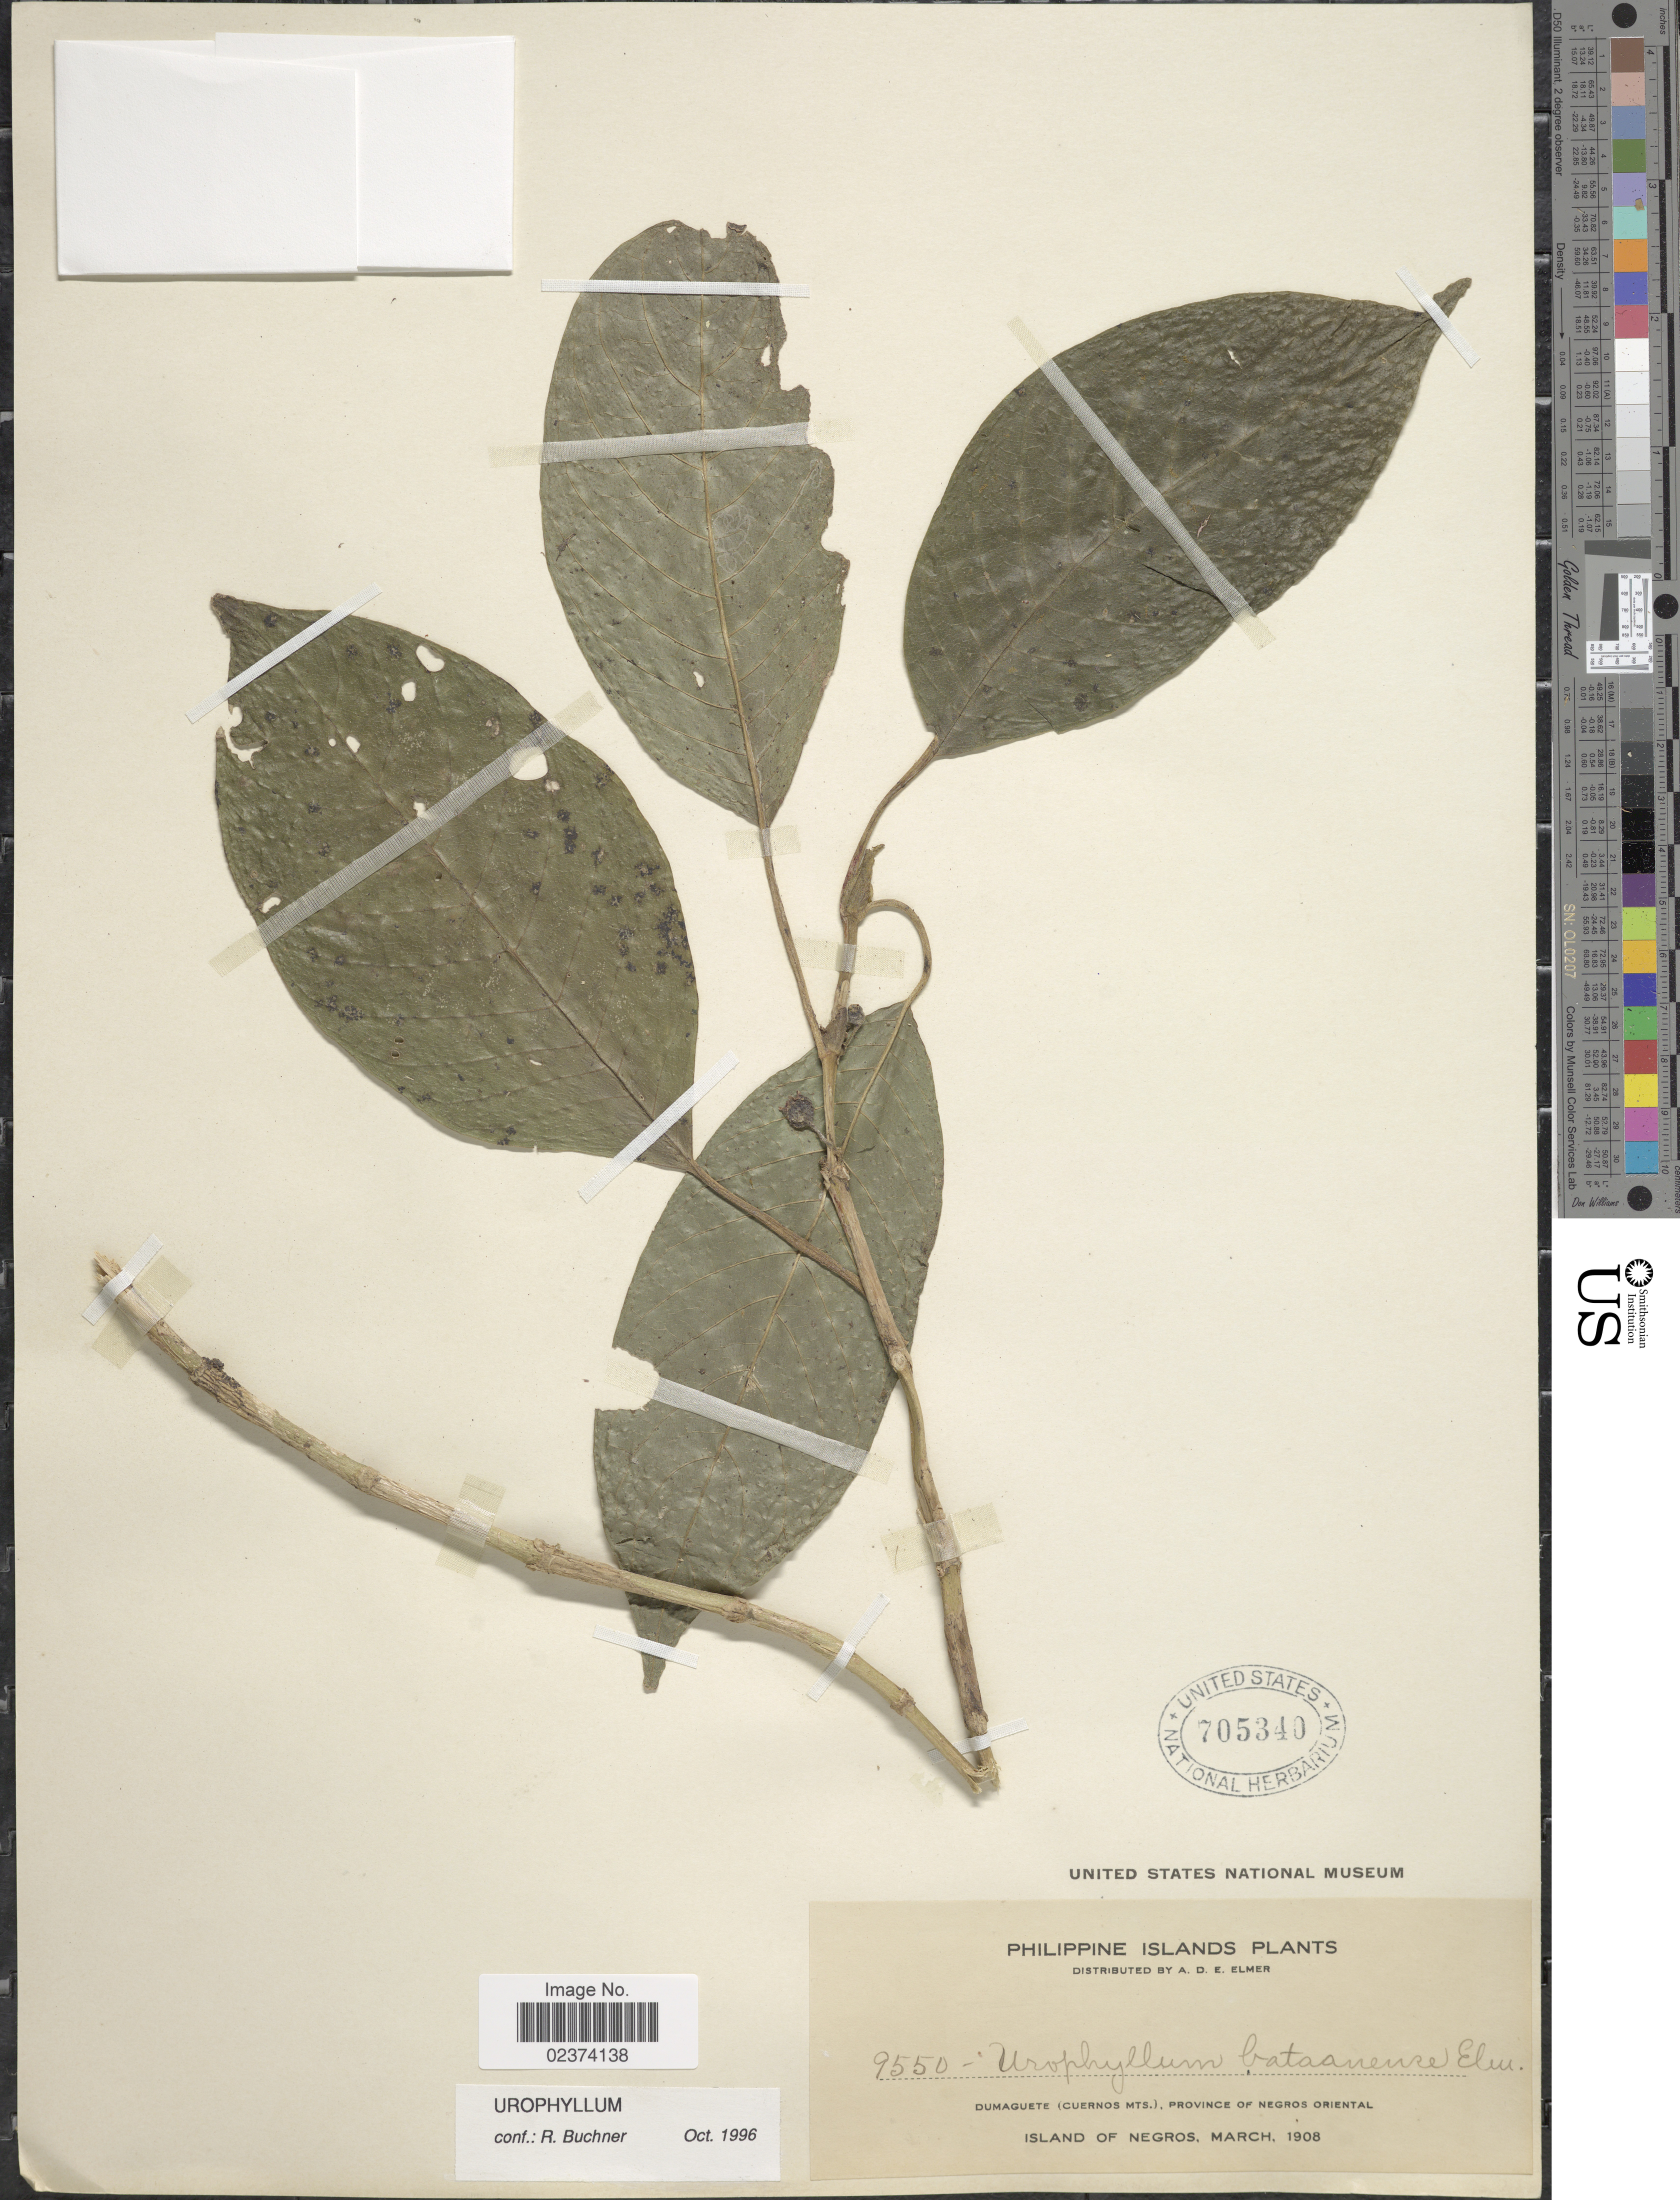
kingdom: Plantae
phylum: Tracheophyta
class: Magnoliopsida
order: Gentianales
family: Rubiaceae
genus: Urophyllum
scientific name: Urophyllum sp.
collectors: A. D. E. Elmer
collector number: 9550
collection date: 1908-03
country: Philippines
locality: Dumaguete (cuernos Mts.) Province of Negros Oriental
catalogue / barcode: US 705340